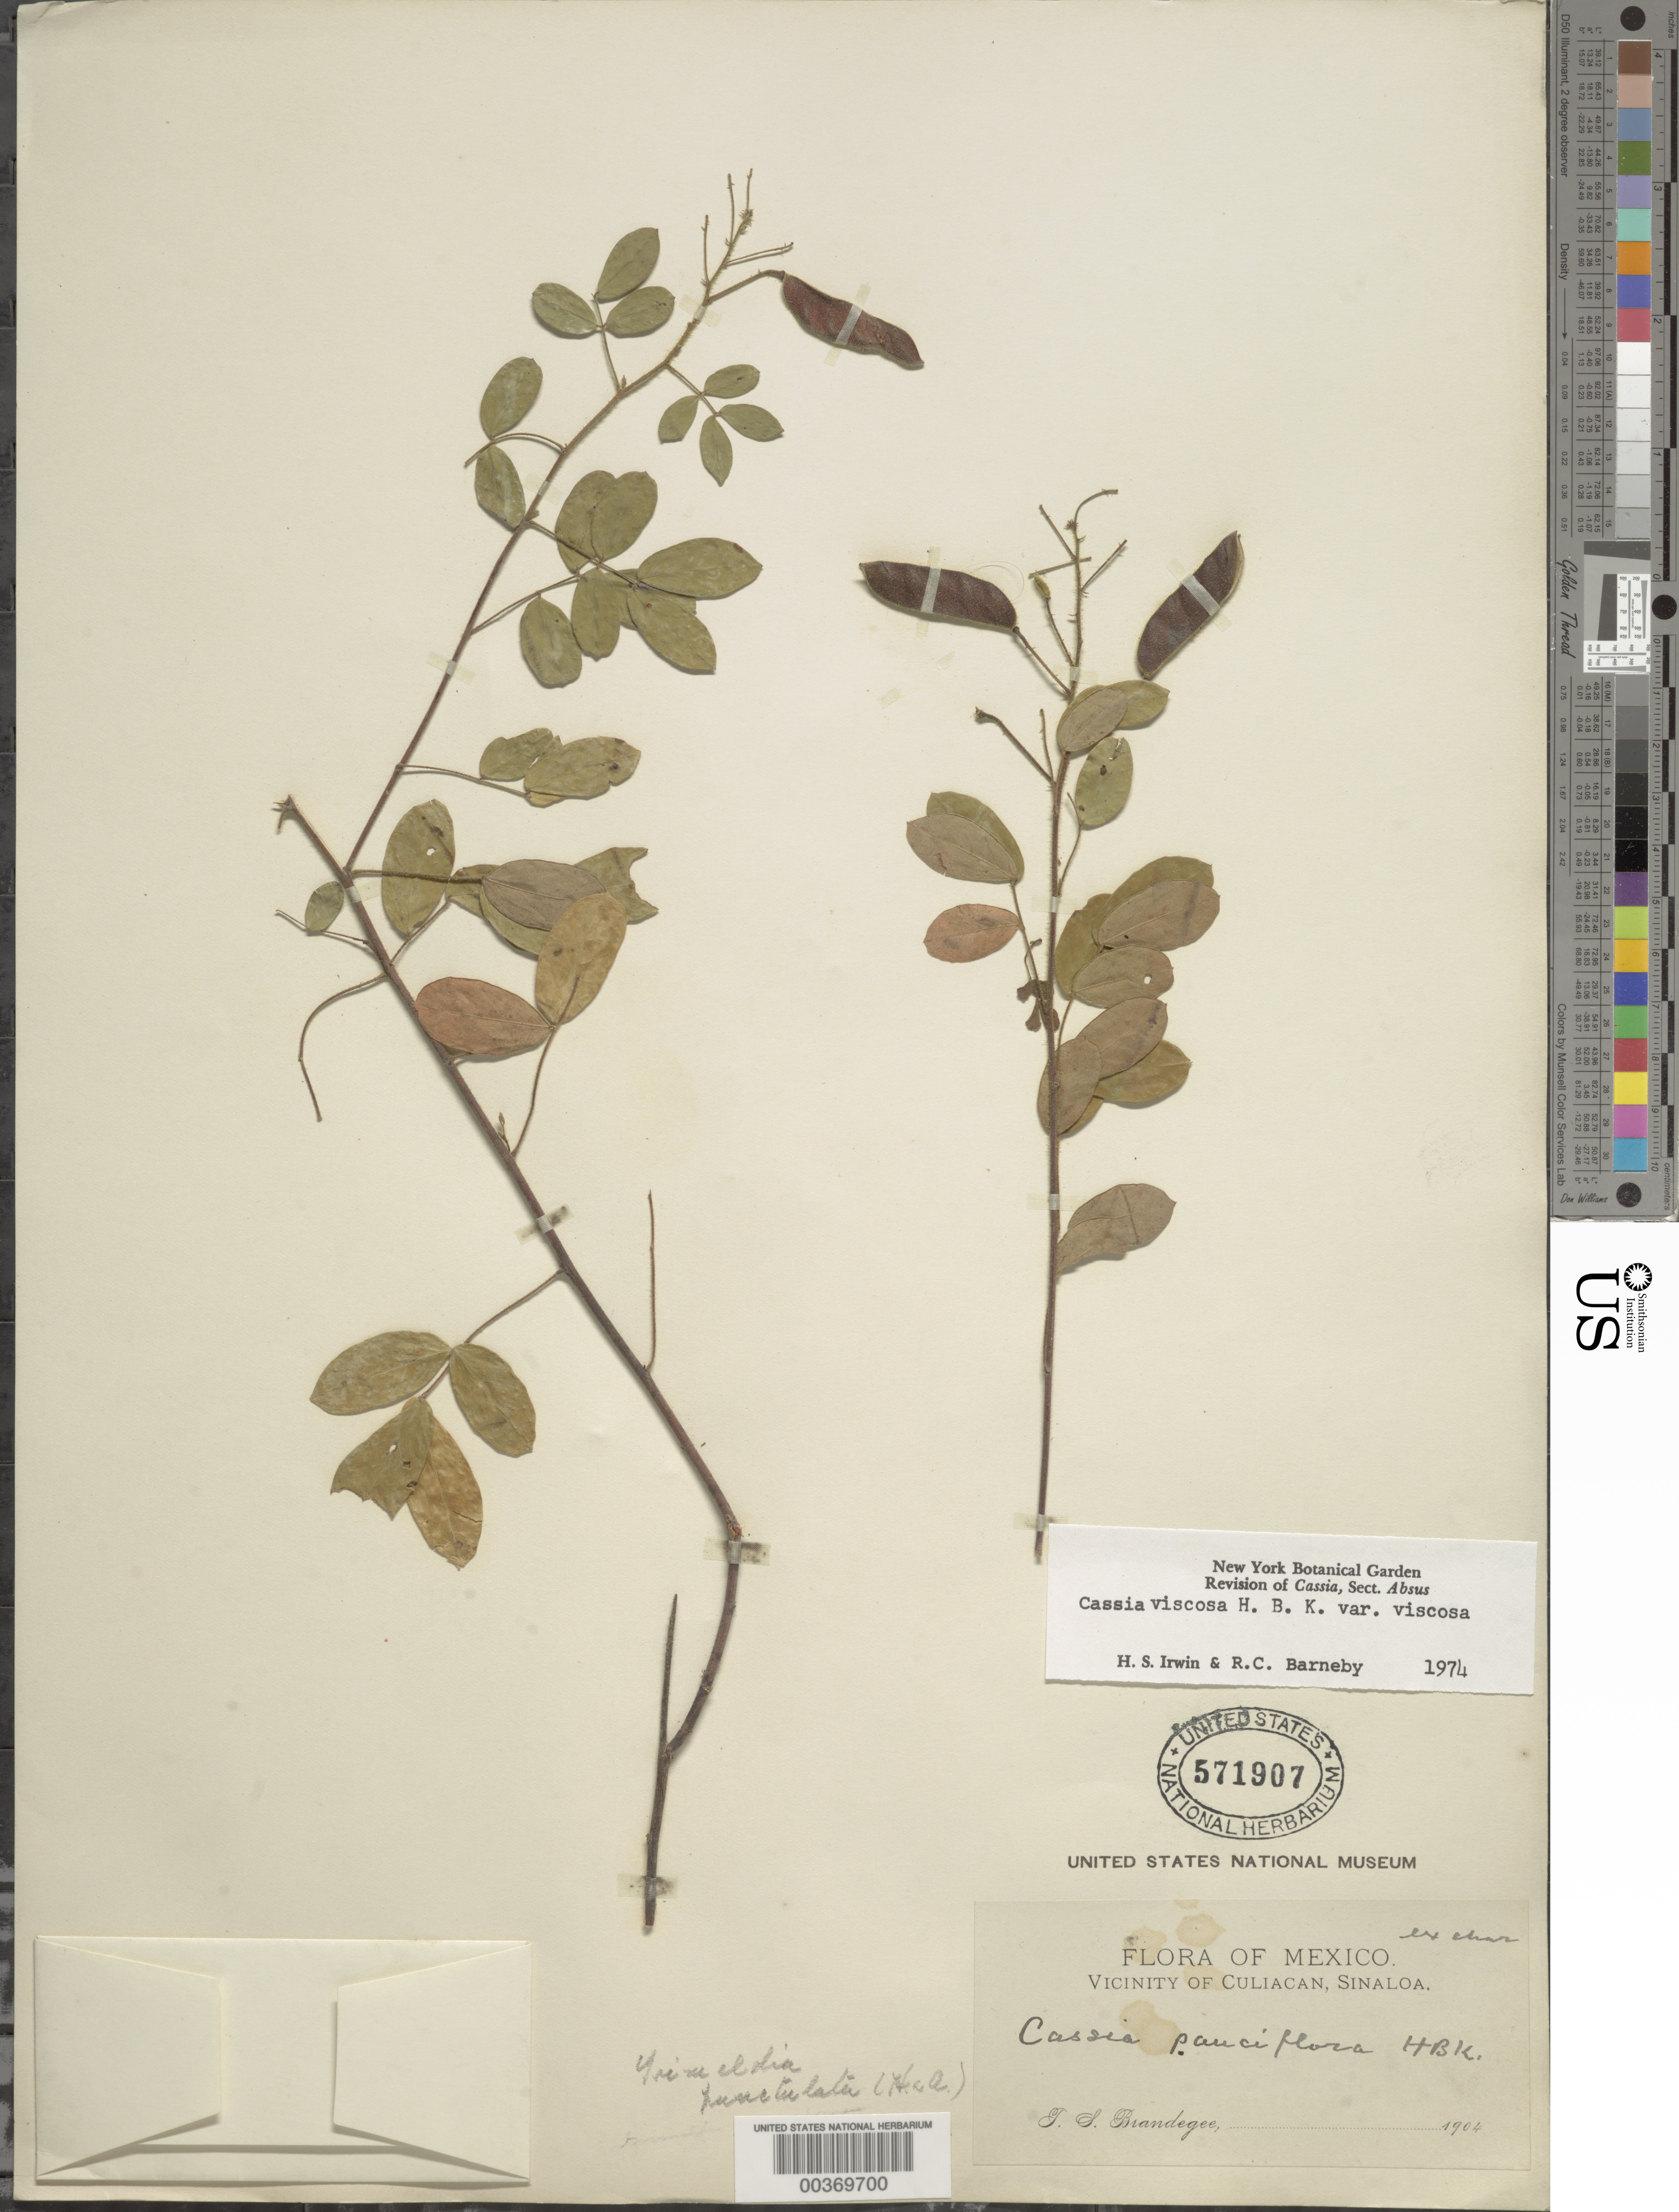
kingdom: Plantae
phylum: Tracheophyta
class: Magnoliopsida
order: Fabales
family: Fabaceae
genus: Chamaecrista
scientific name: Chamaecrista viscosa var. viscosa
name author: (Kunth) H.S. Irwin & Barneby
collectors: T. S. Brandegee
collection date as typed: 1904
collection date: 1904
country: Mexico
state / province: Sinaloa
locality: Vicinity of Culiacan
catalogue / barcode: US 571907